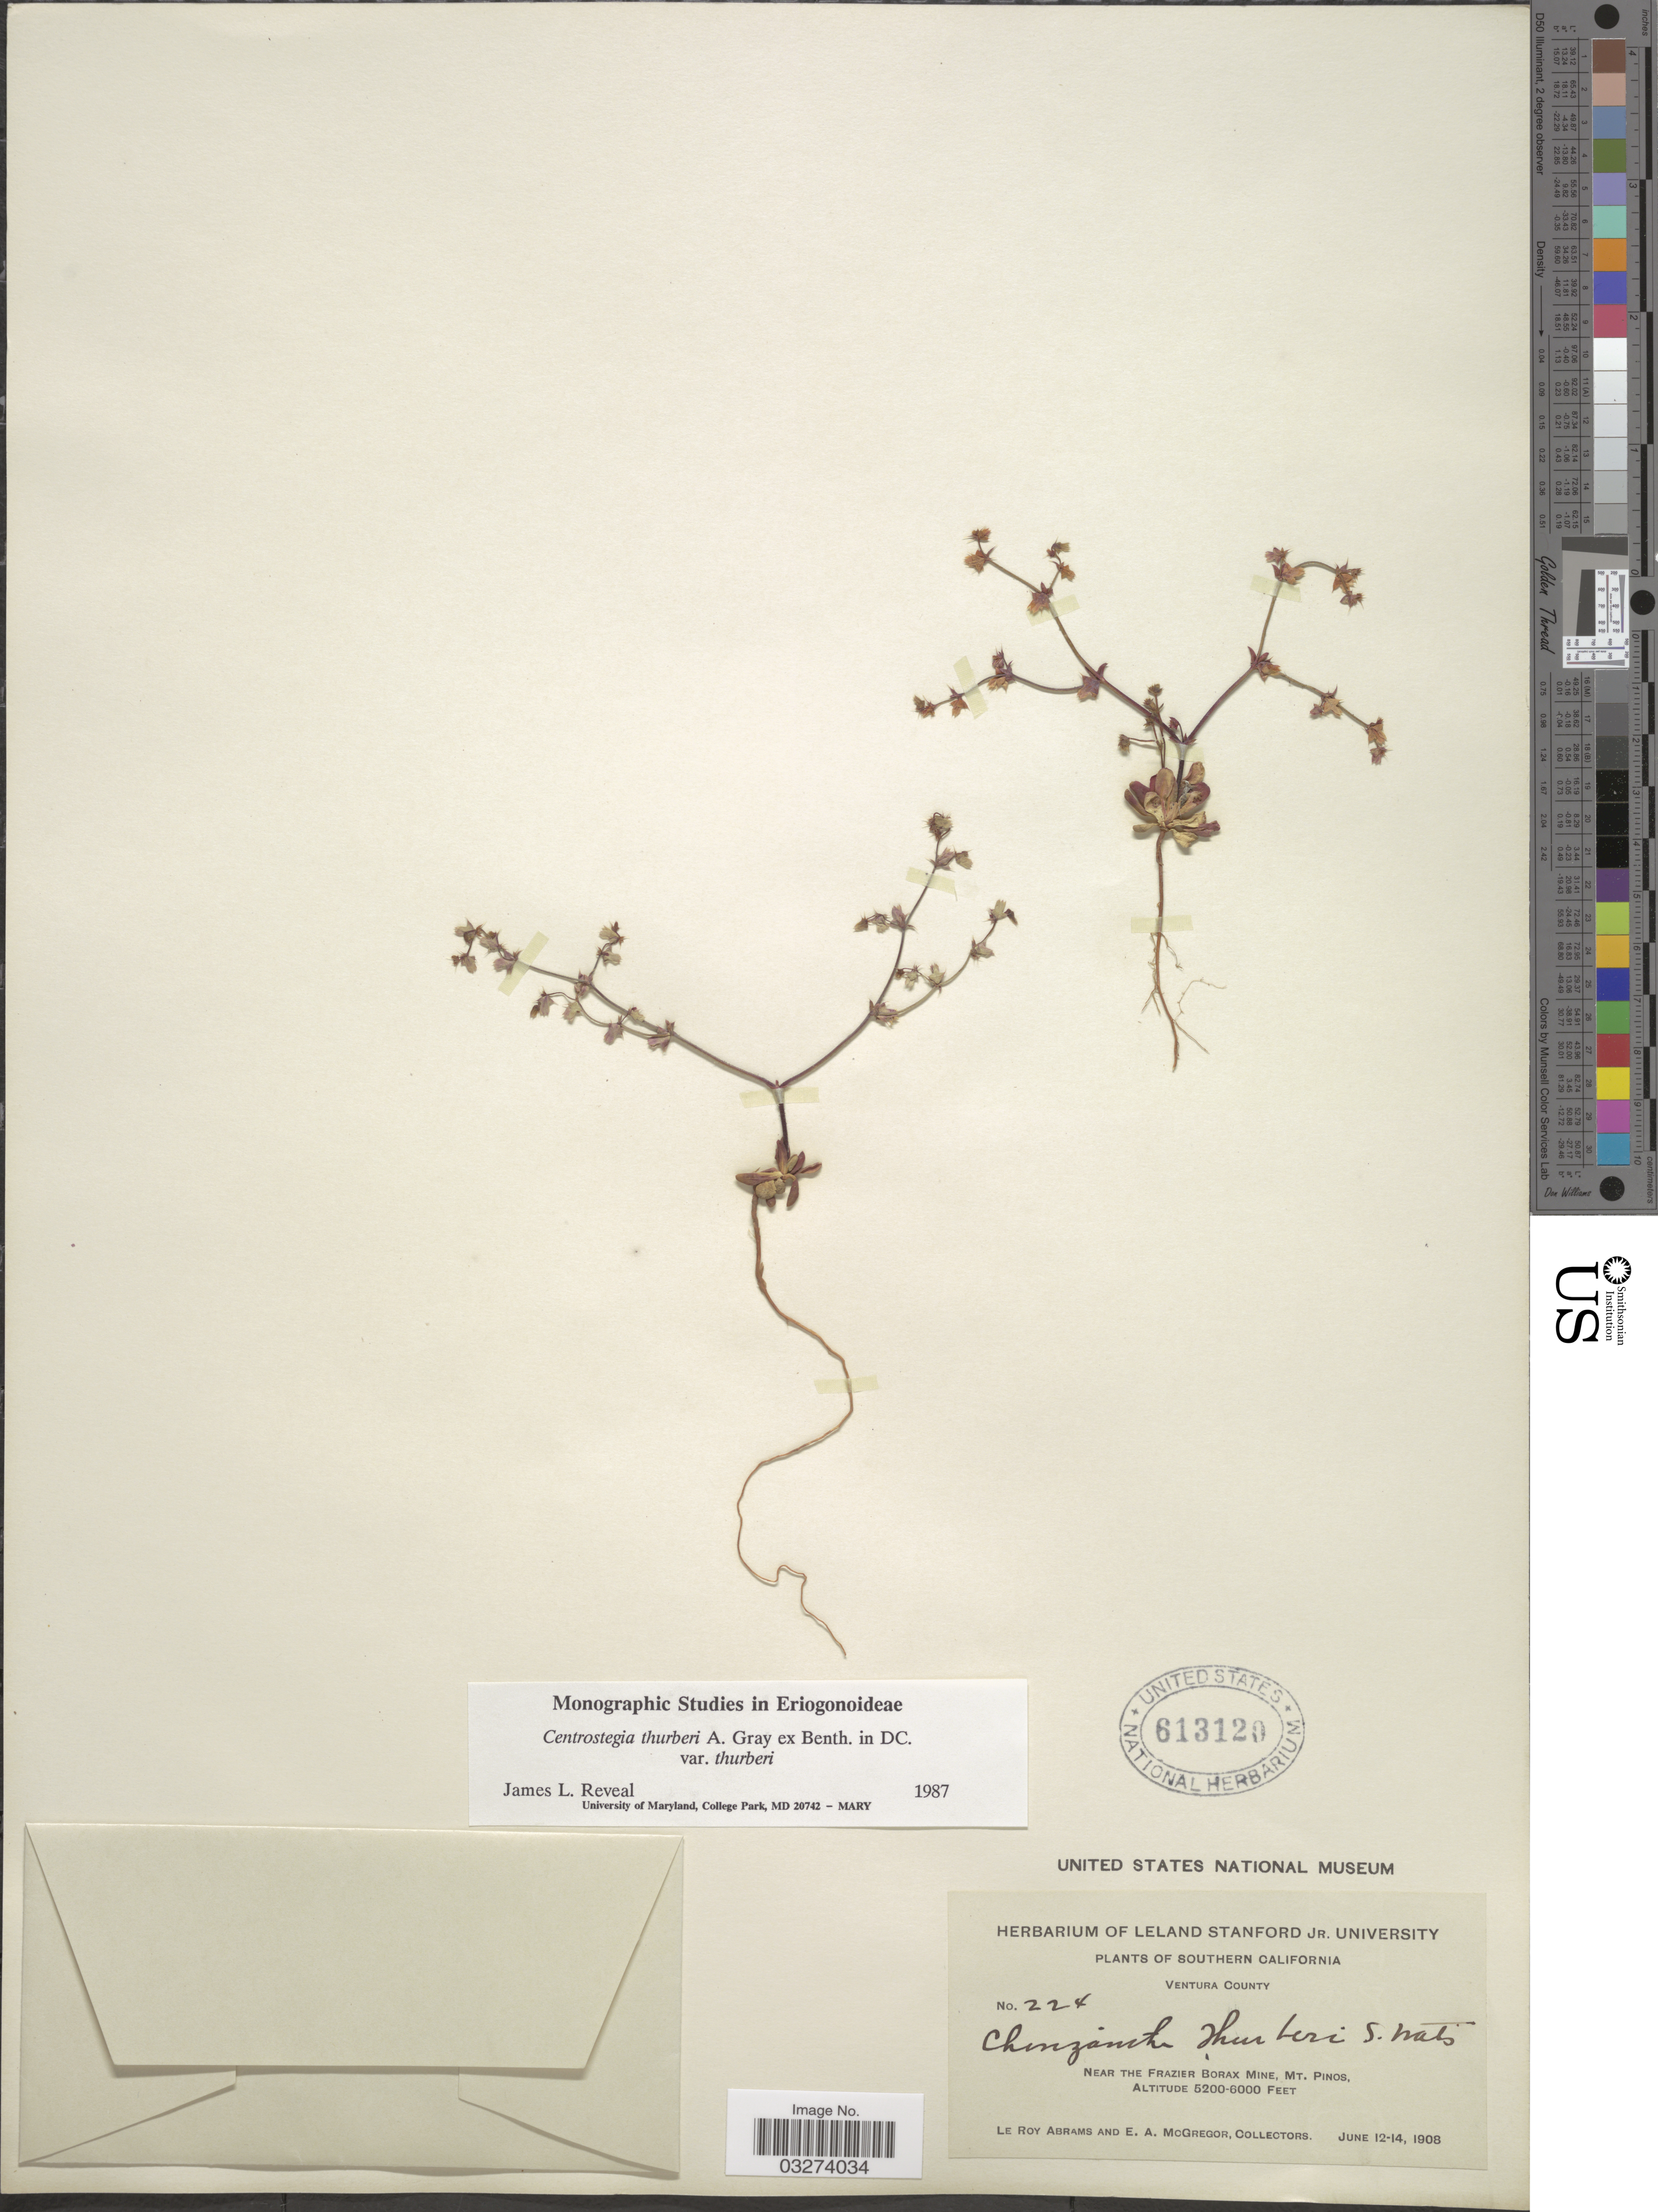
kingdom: Plantae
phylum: Tracheophyta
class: Magnoliopsida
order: Caryophyllales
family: Polygonaceae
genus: Centrostegia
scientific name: Centrostegia thurberi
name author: A. Gray ex Benth.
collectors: L. Abrams & E. A. McGregor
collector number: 224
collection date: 1908-06-12/1908-06-14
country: United States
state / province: California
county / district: Ventura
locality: Southern California. Ventura County. Near the Frazier Borax Mine, Mt. Pinos.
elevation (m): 1585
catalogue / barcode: US 613120